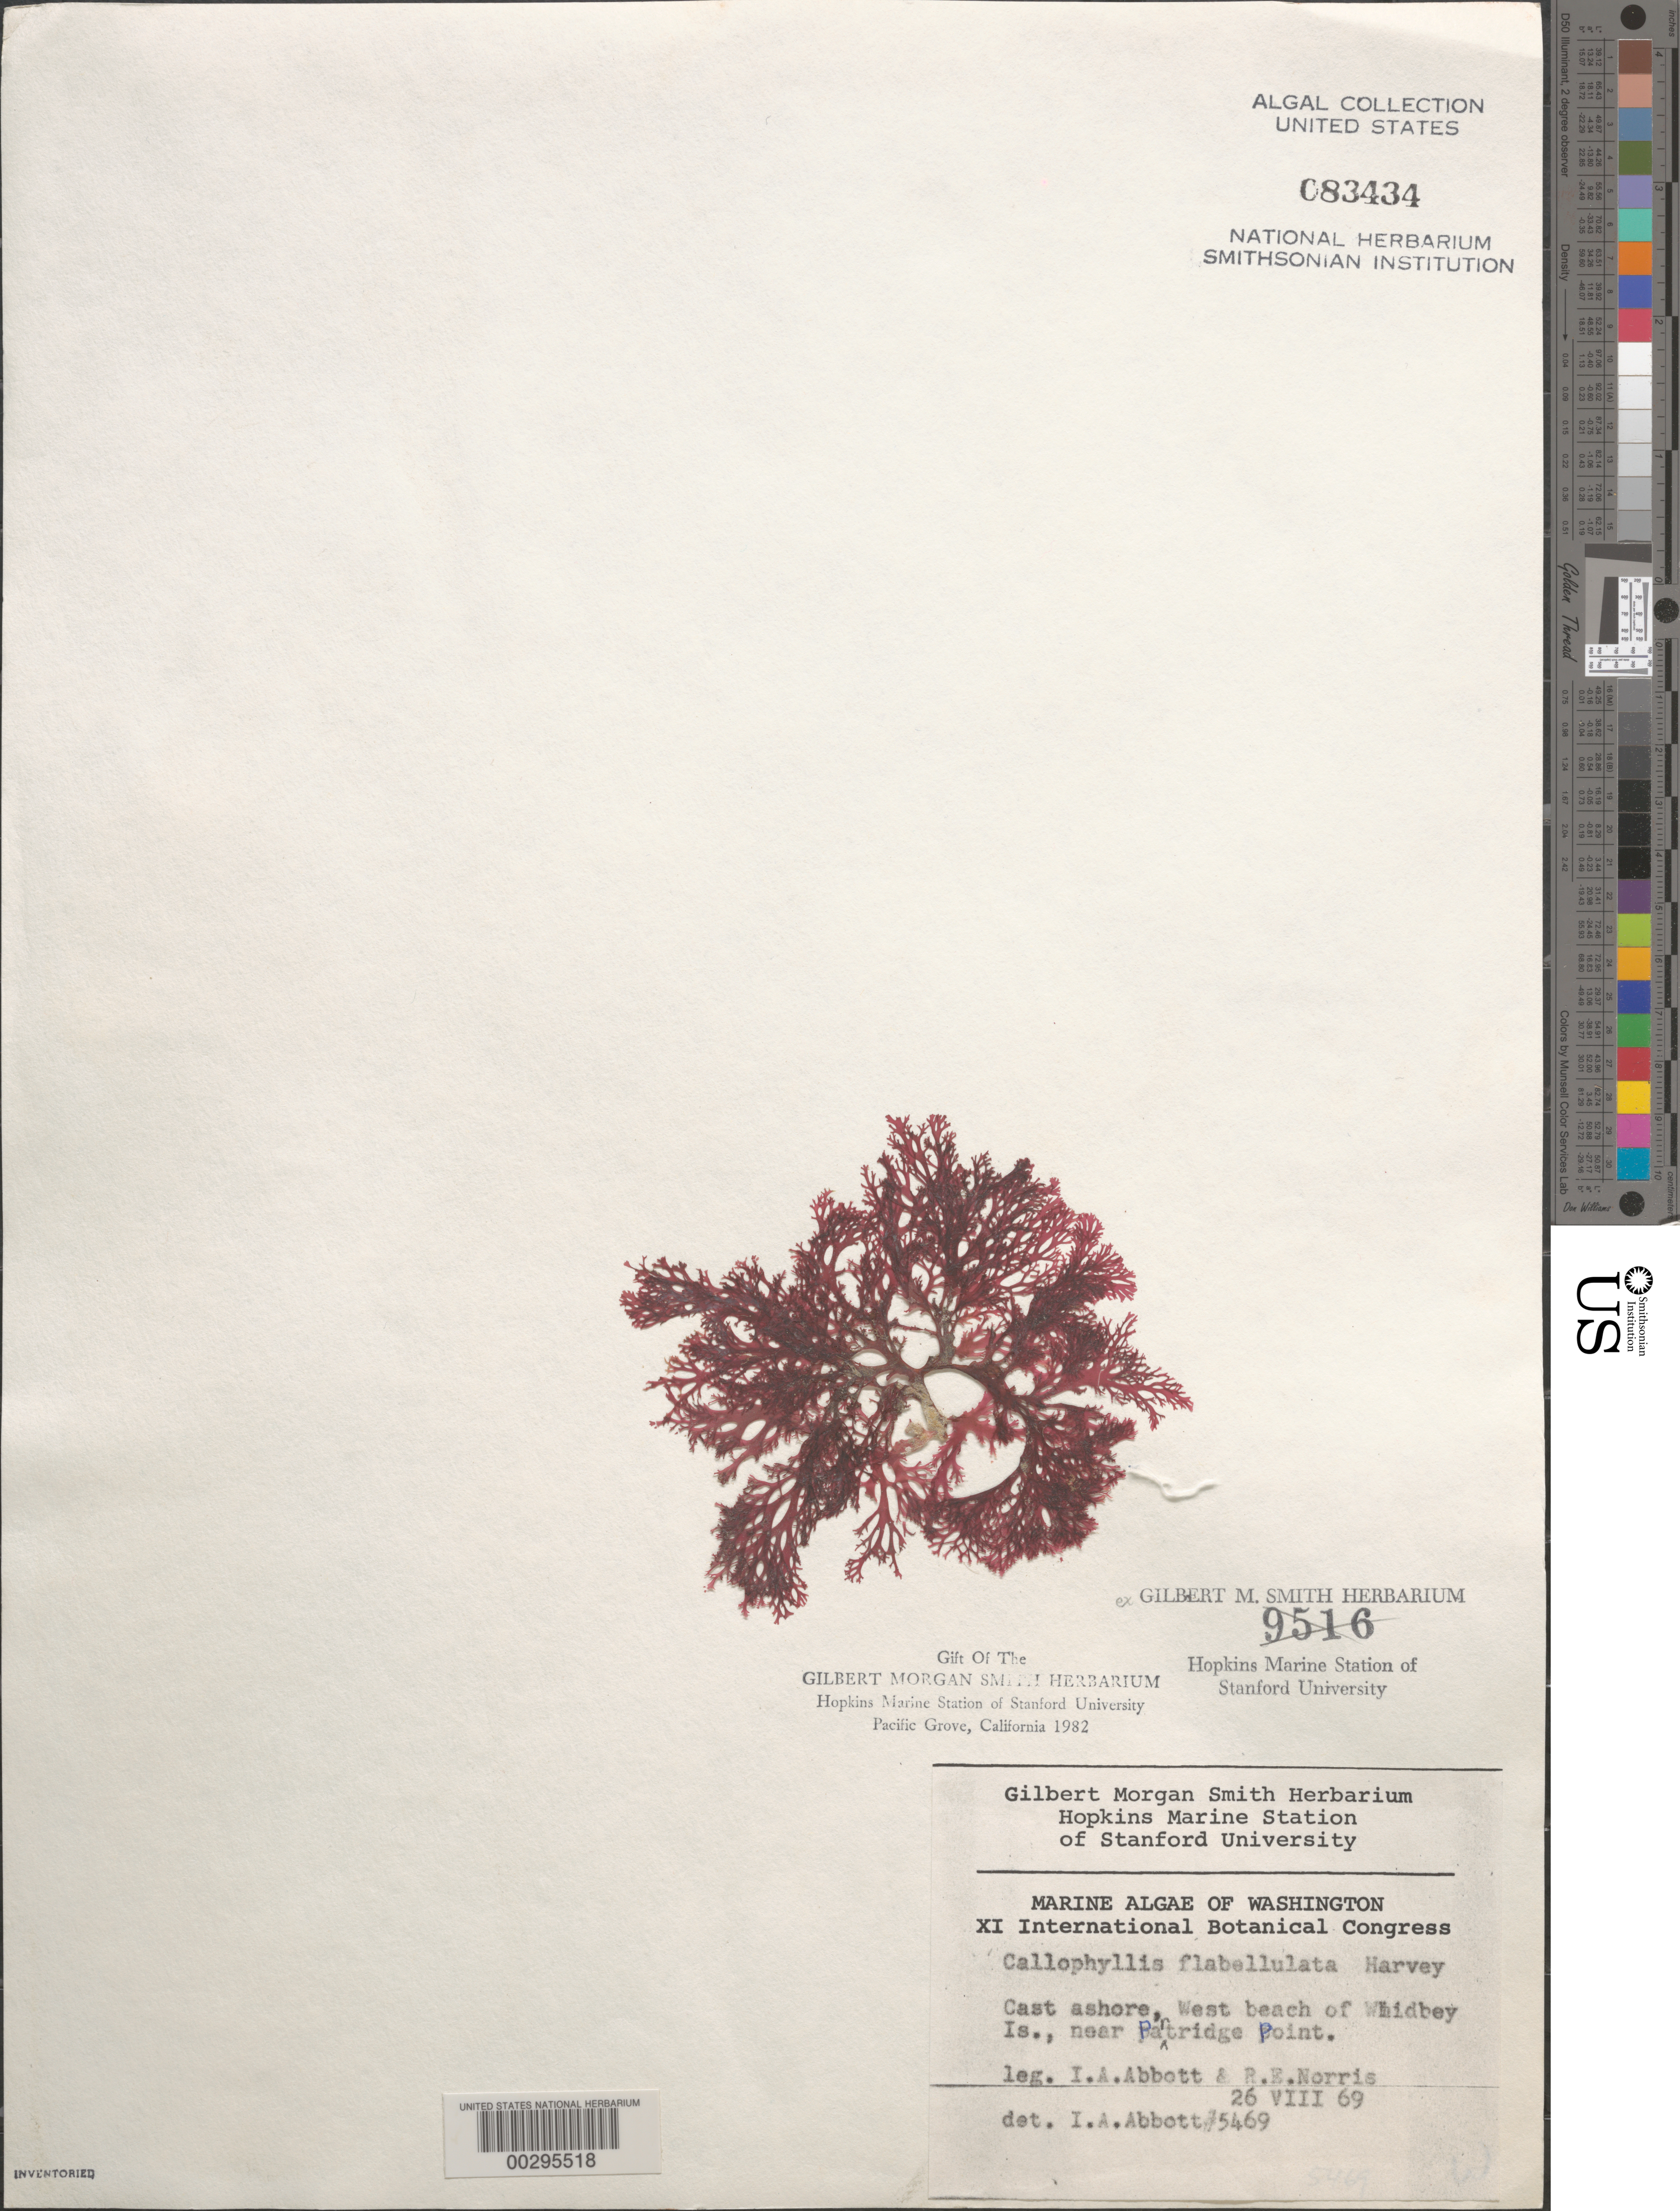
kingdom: Plantae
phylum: Rhodophyta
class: Florideophyceae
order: Gigartinales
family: Kallymeniaceae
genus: Callophyllis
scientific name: Callophyllis flabellulata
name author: Harv.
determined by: Abbott, Isabella A.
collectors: I. A. Abbott & R. E. Norris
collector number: IAA 5469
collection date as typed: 26 Aug 1969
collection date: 1969-08-26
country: United States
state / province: Washington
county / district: Island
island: Whidbey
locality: West Beach near Partridge Point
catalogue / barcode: US 83434